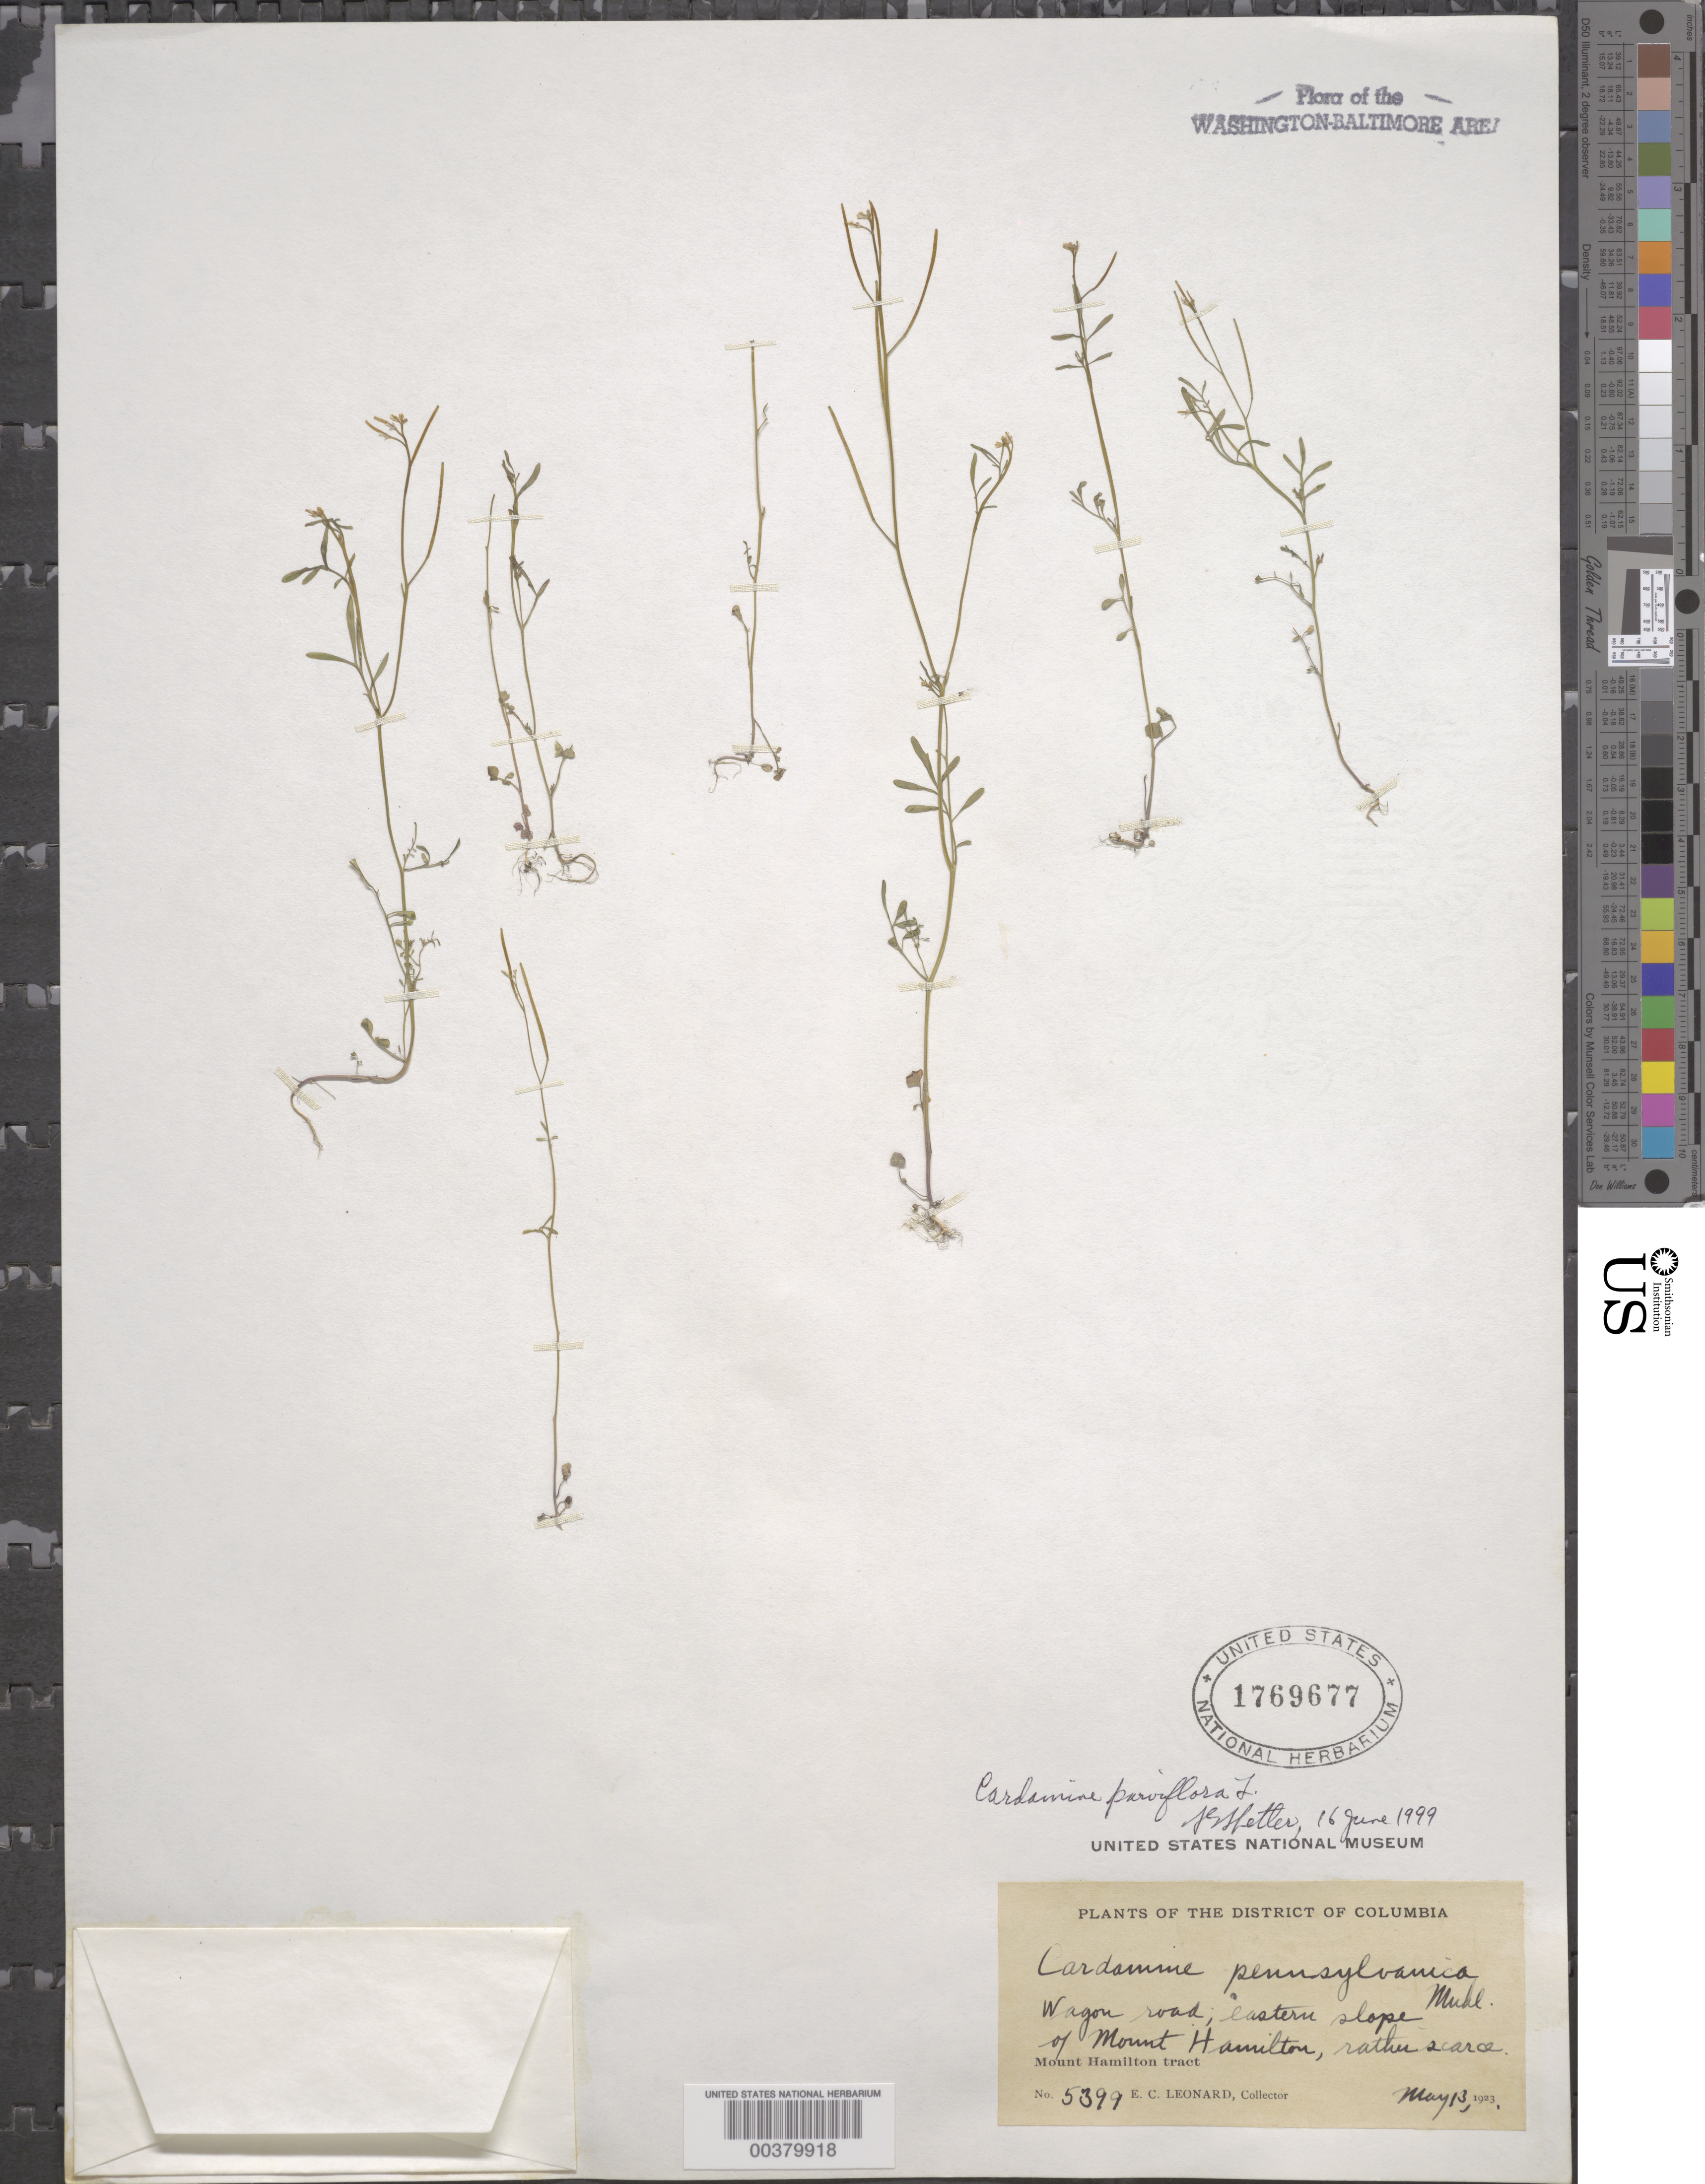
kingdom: Plantae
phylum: Tracheophyta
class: Magnoliopsida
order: Brassicales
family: Brassicaceae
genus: Cardamine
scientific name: Cardamine parviflora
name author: L.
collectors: E. C. Leonard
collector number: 5399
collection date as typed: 13 May 1923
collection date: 1923-05-13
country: United States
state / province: District of Columbia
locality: Mount Hamilton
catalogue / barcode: US 1769677